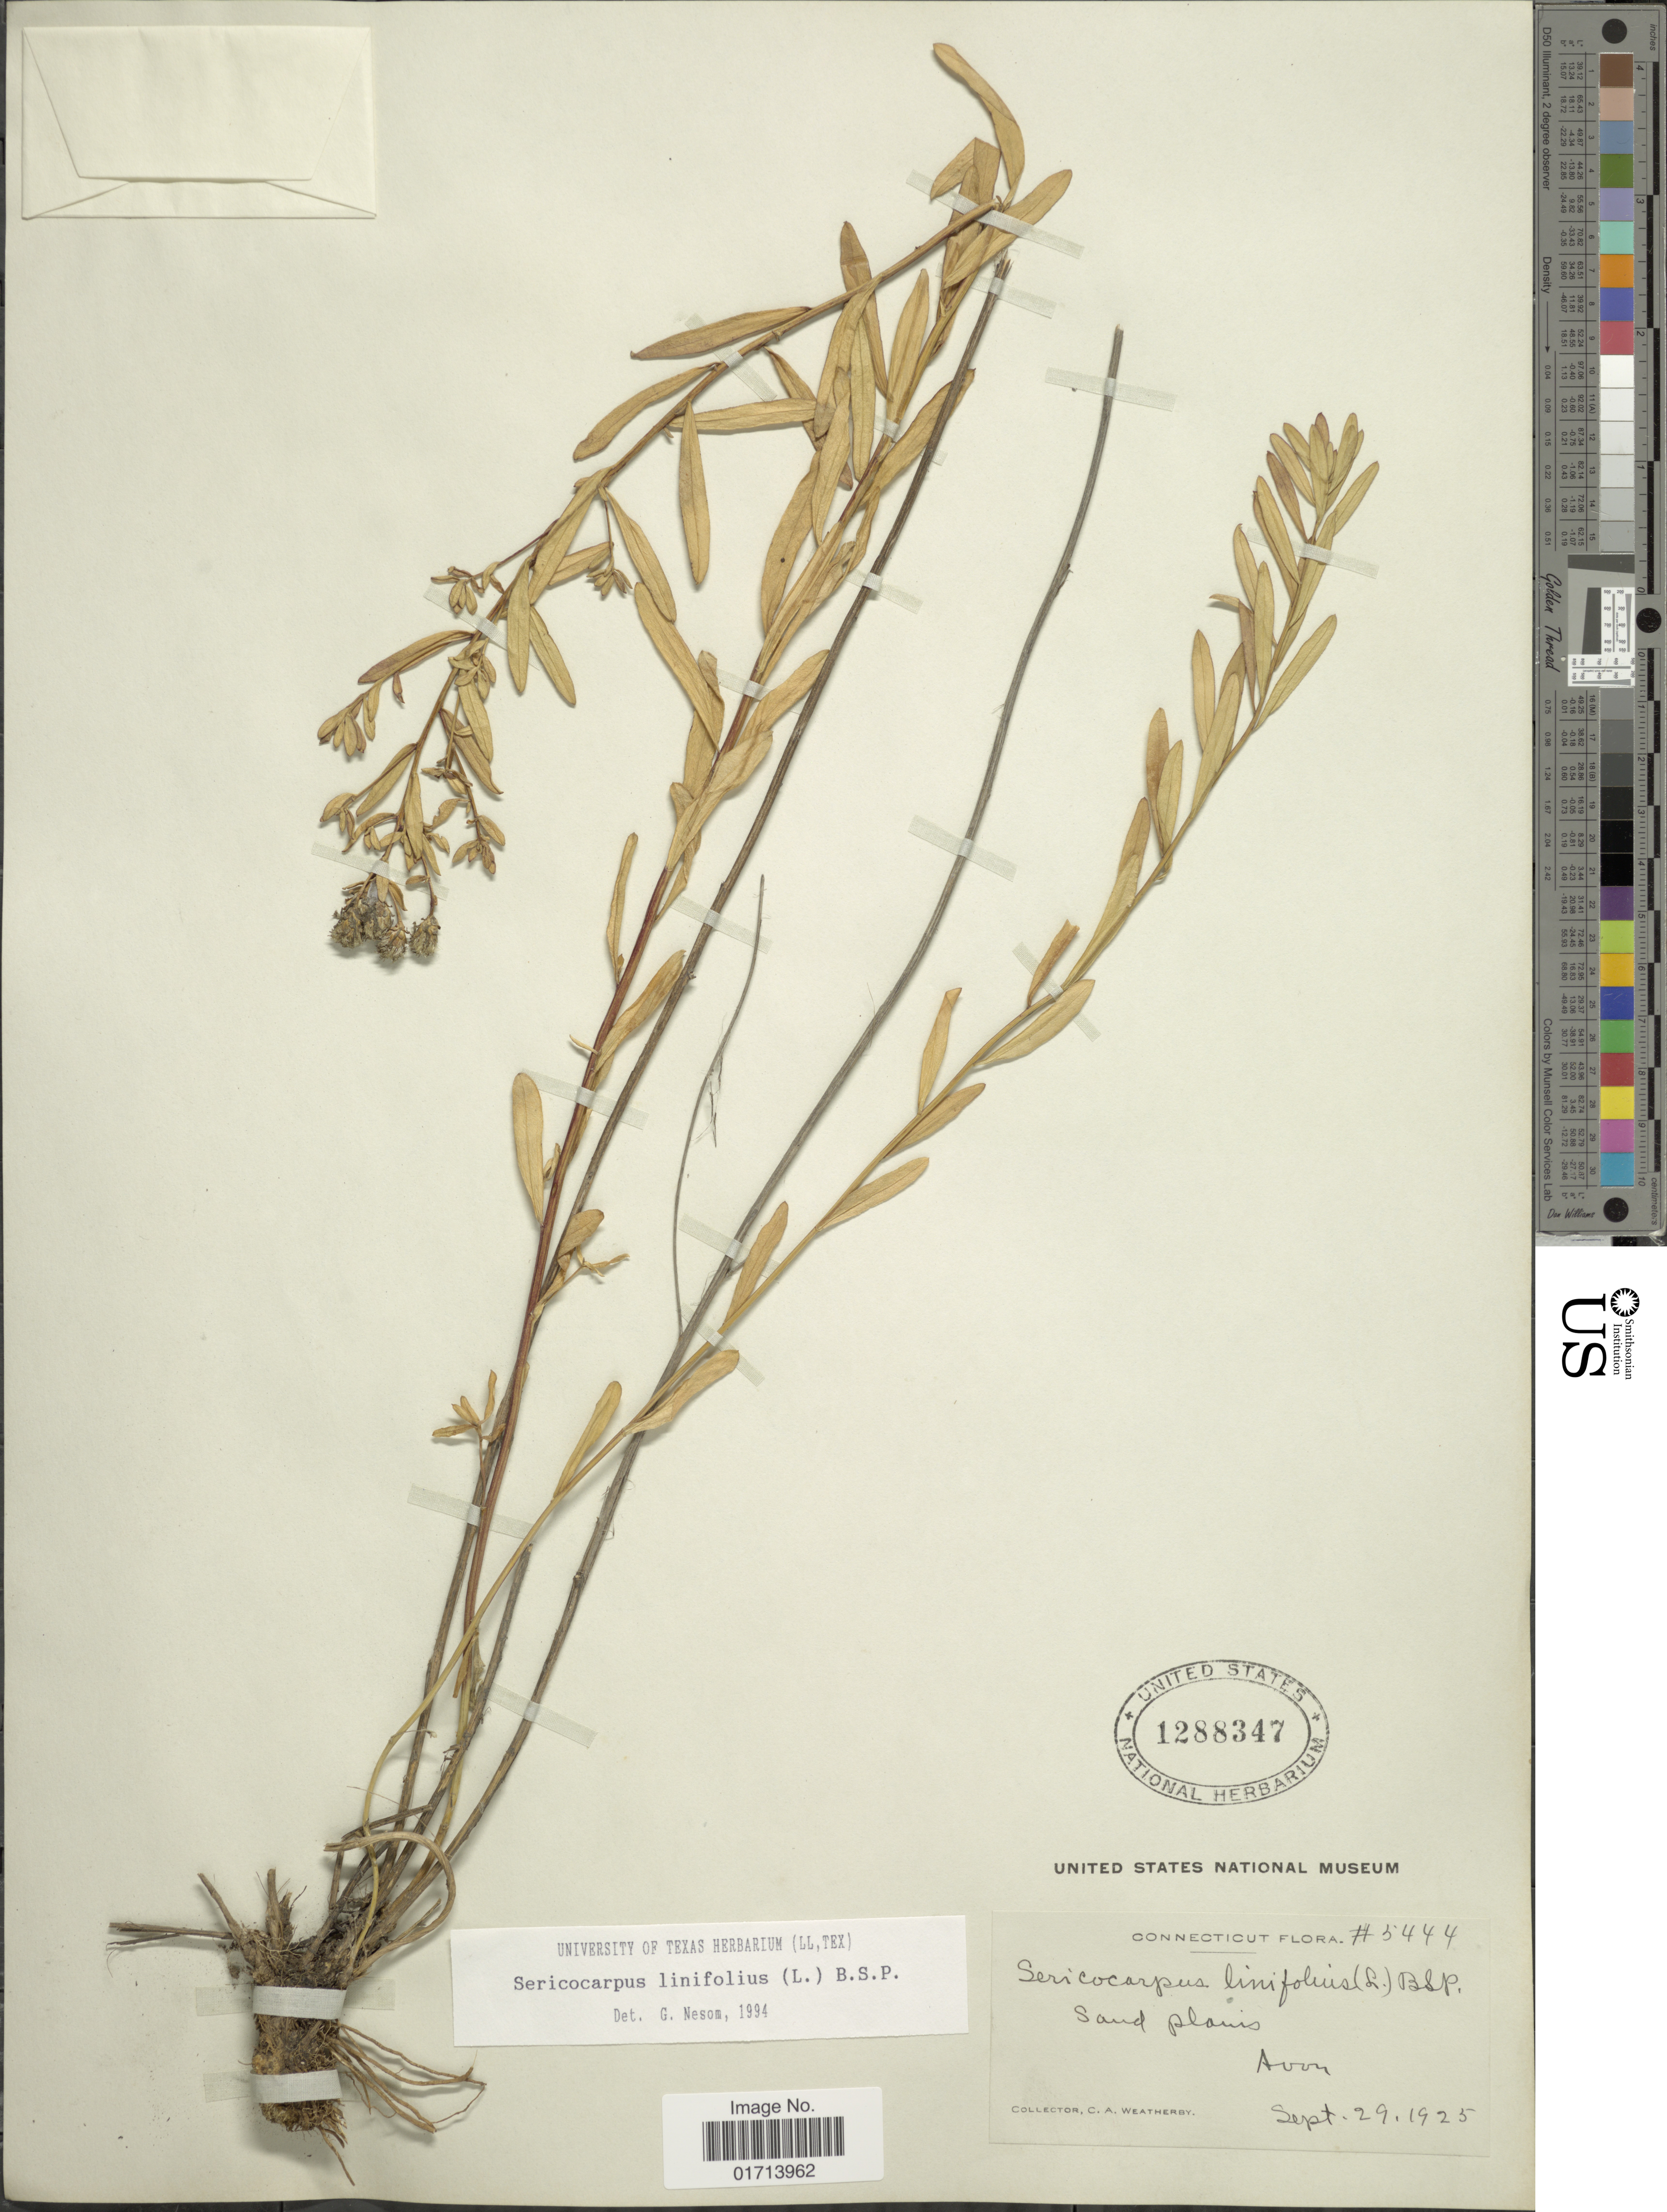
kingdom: Plantae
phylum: Tracheophyta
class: Magnoliopsida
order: Asterales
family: Asteraceae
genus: Sericocarpus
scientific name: Sericocarpus linifolius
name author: (L.) Britton, Stearns & Poggenb.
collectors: C. A. Weatherby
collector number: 5444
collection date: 1925-09-29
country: United States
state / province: Connecticut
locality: Sand plains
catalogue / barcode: US 1288347